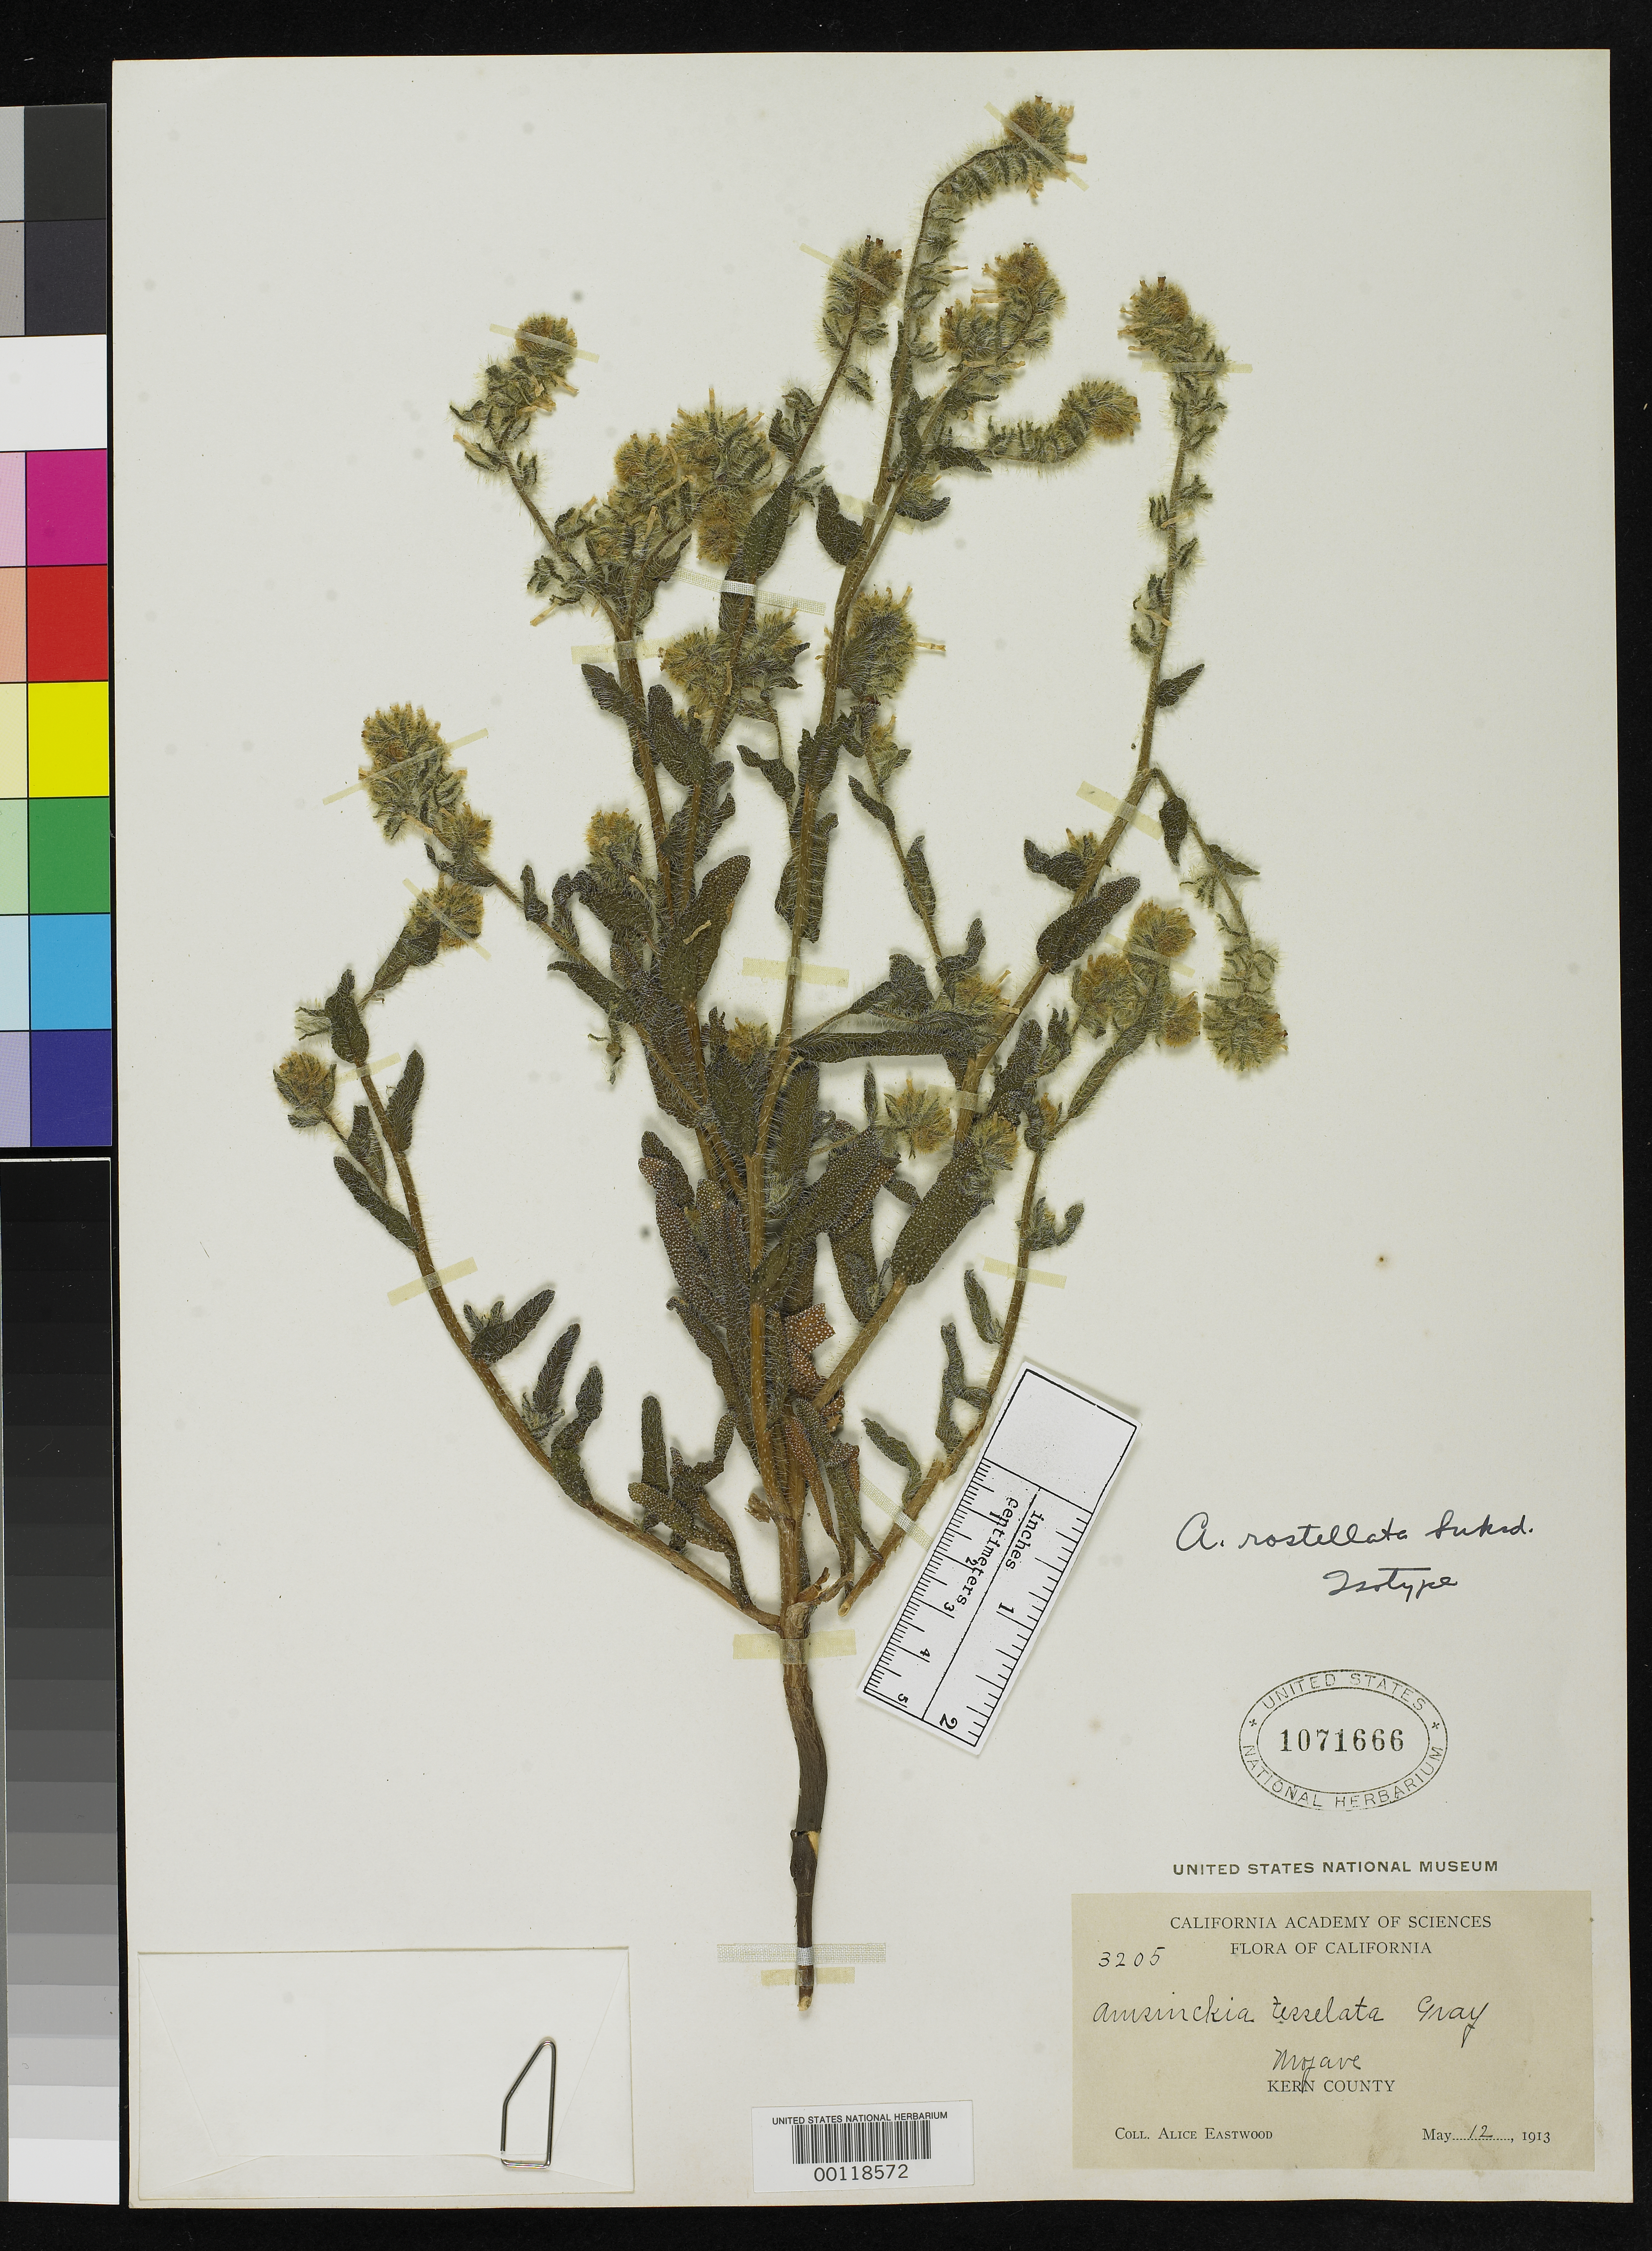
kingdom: Plantae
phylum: Tracheophyta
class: Magnoliopsida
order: Boraginales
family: Boraginaceae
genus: Amsinckia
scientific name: Amsinckia rostellata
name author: Suksd.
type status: Isosyntype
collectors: A. Eastwood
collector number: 3205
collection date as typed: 12 May 1913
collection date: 1913-05-12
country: United States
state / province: California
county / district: Kern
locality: Mohave Desert.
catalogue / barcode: US 1071666